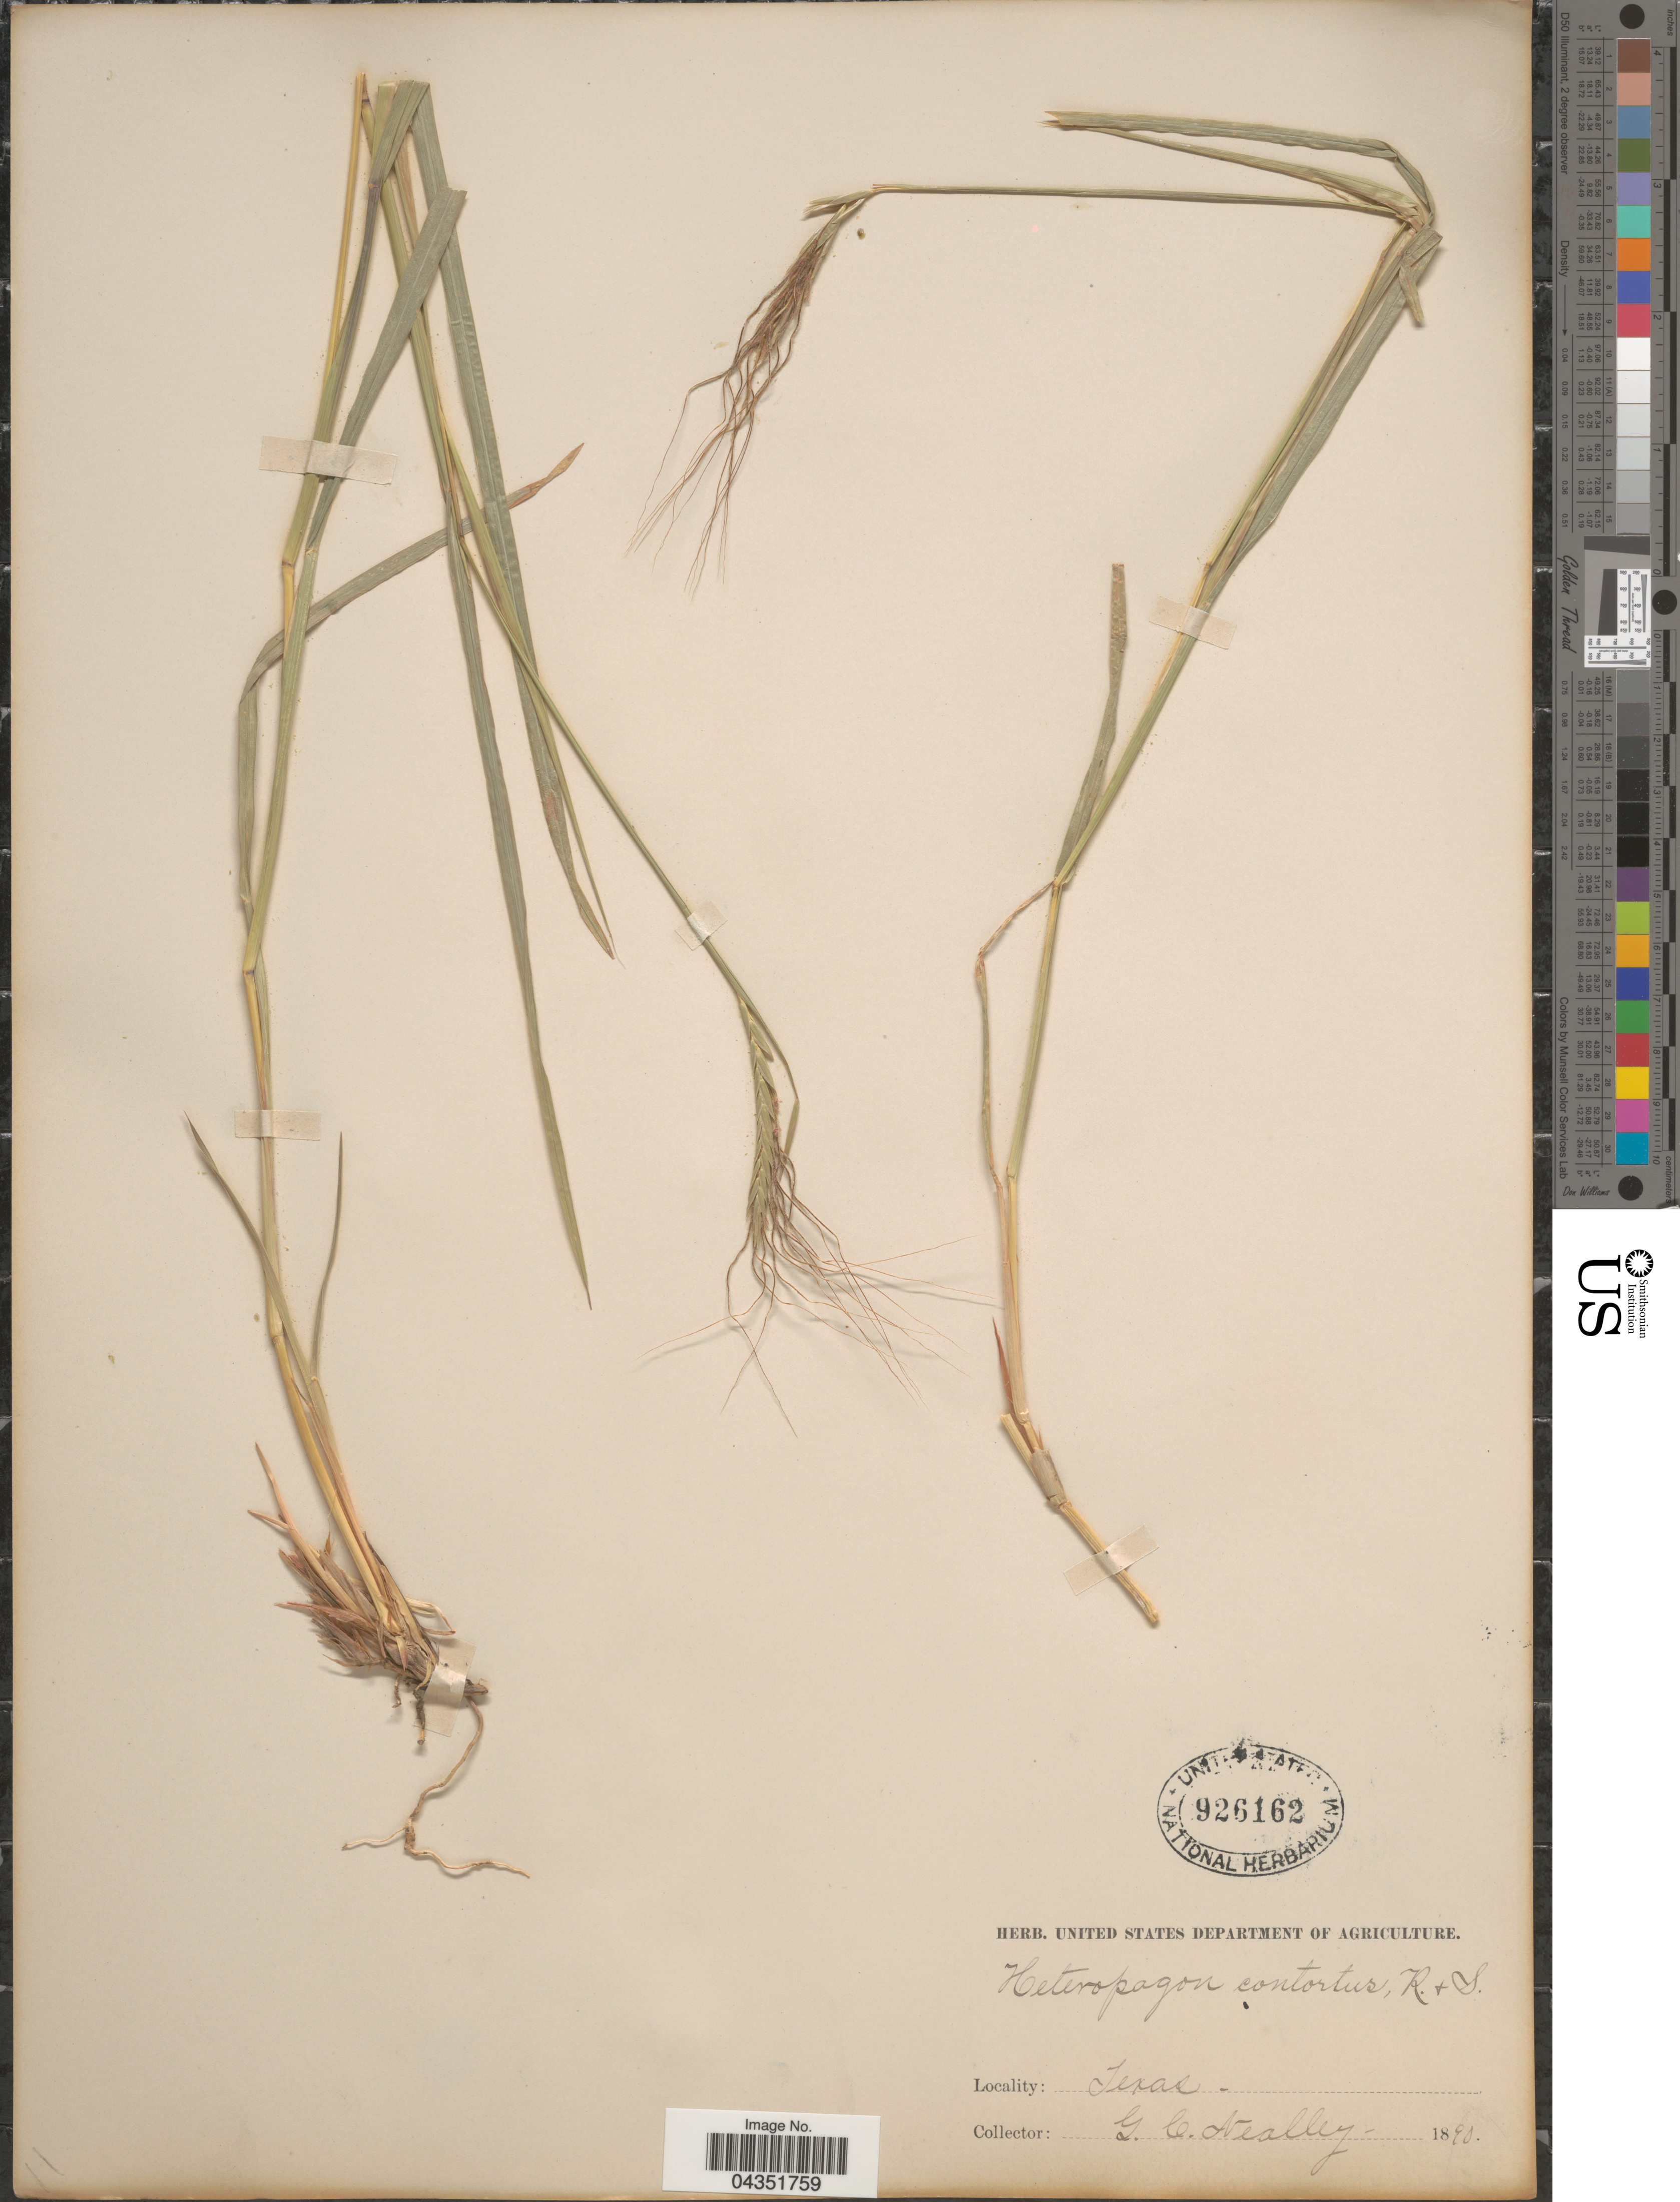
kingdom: Plantae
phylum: Tracheophyta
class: Liliopsida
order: Poales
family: Poaceae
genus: Heteropogon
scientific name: Heteropogon contortus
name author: (L.) P. Beauv. ex Roem. & Schult.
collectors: G. C. Nealley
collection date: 1890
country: United States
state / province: Texas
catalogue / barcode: US 926162